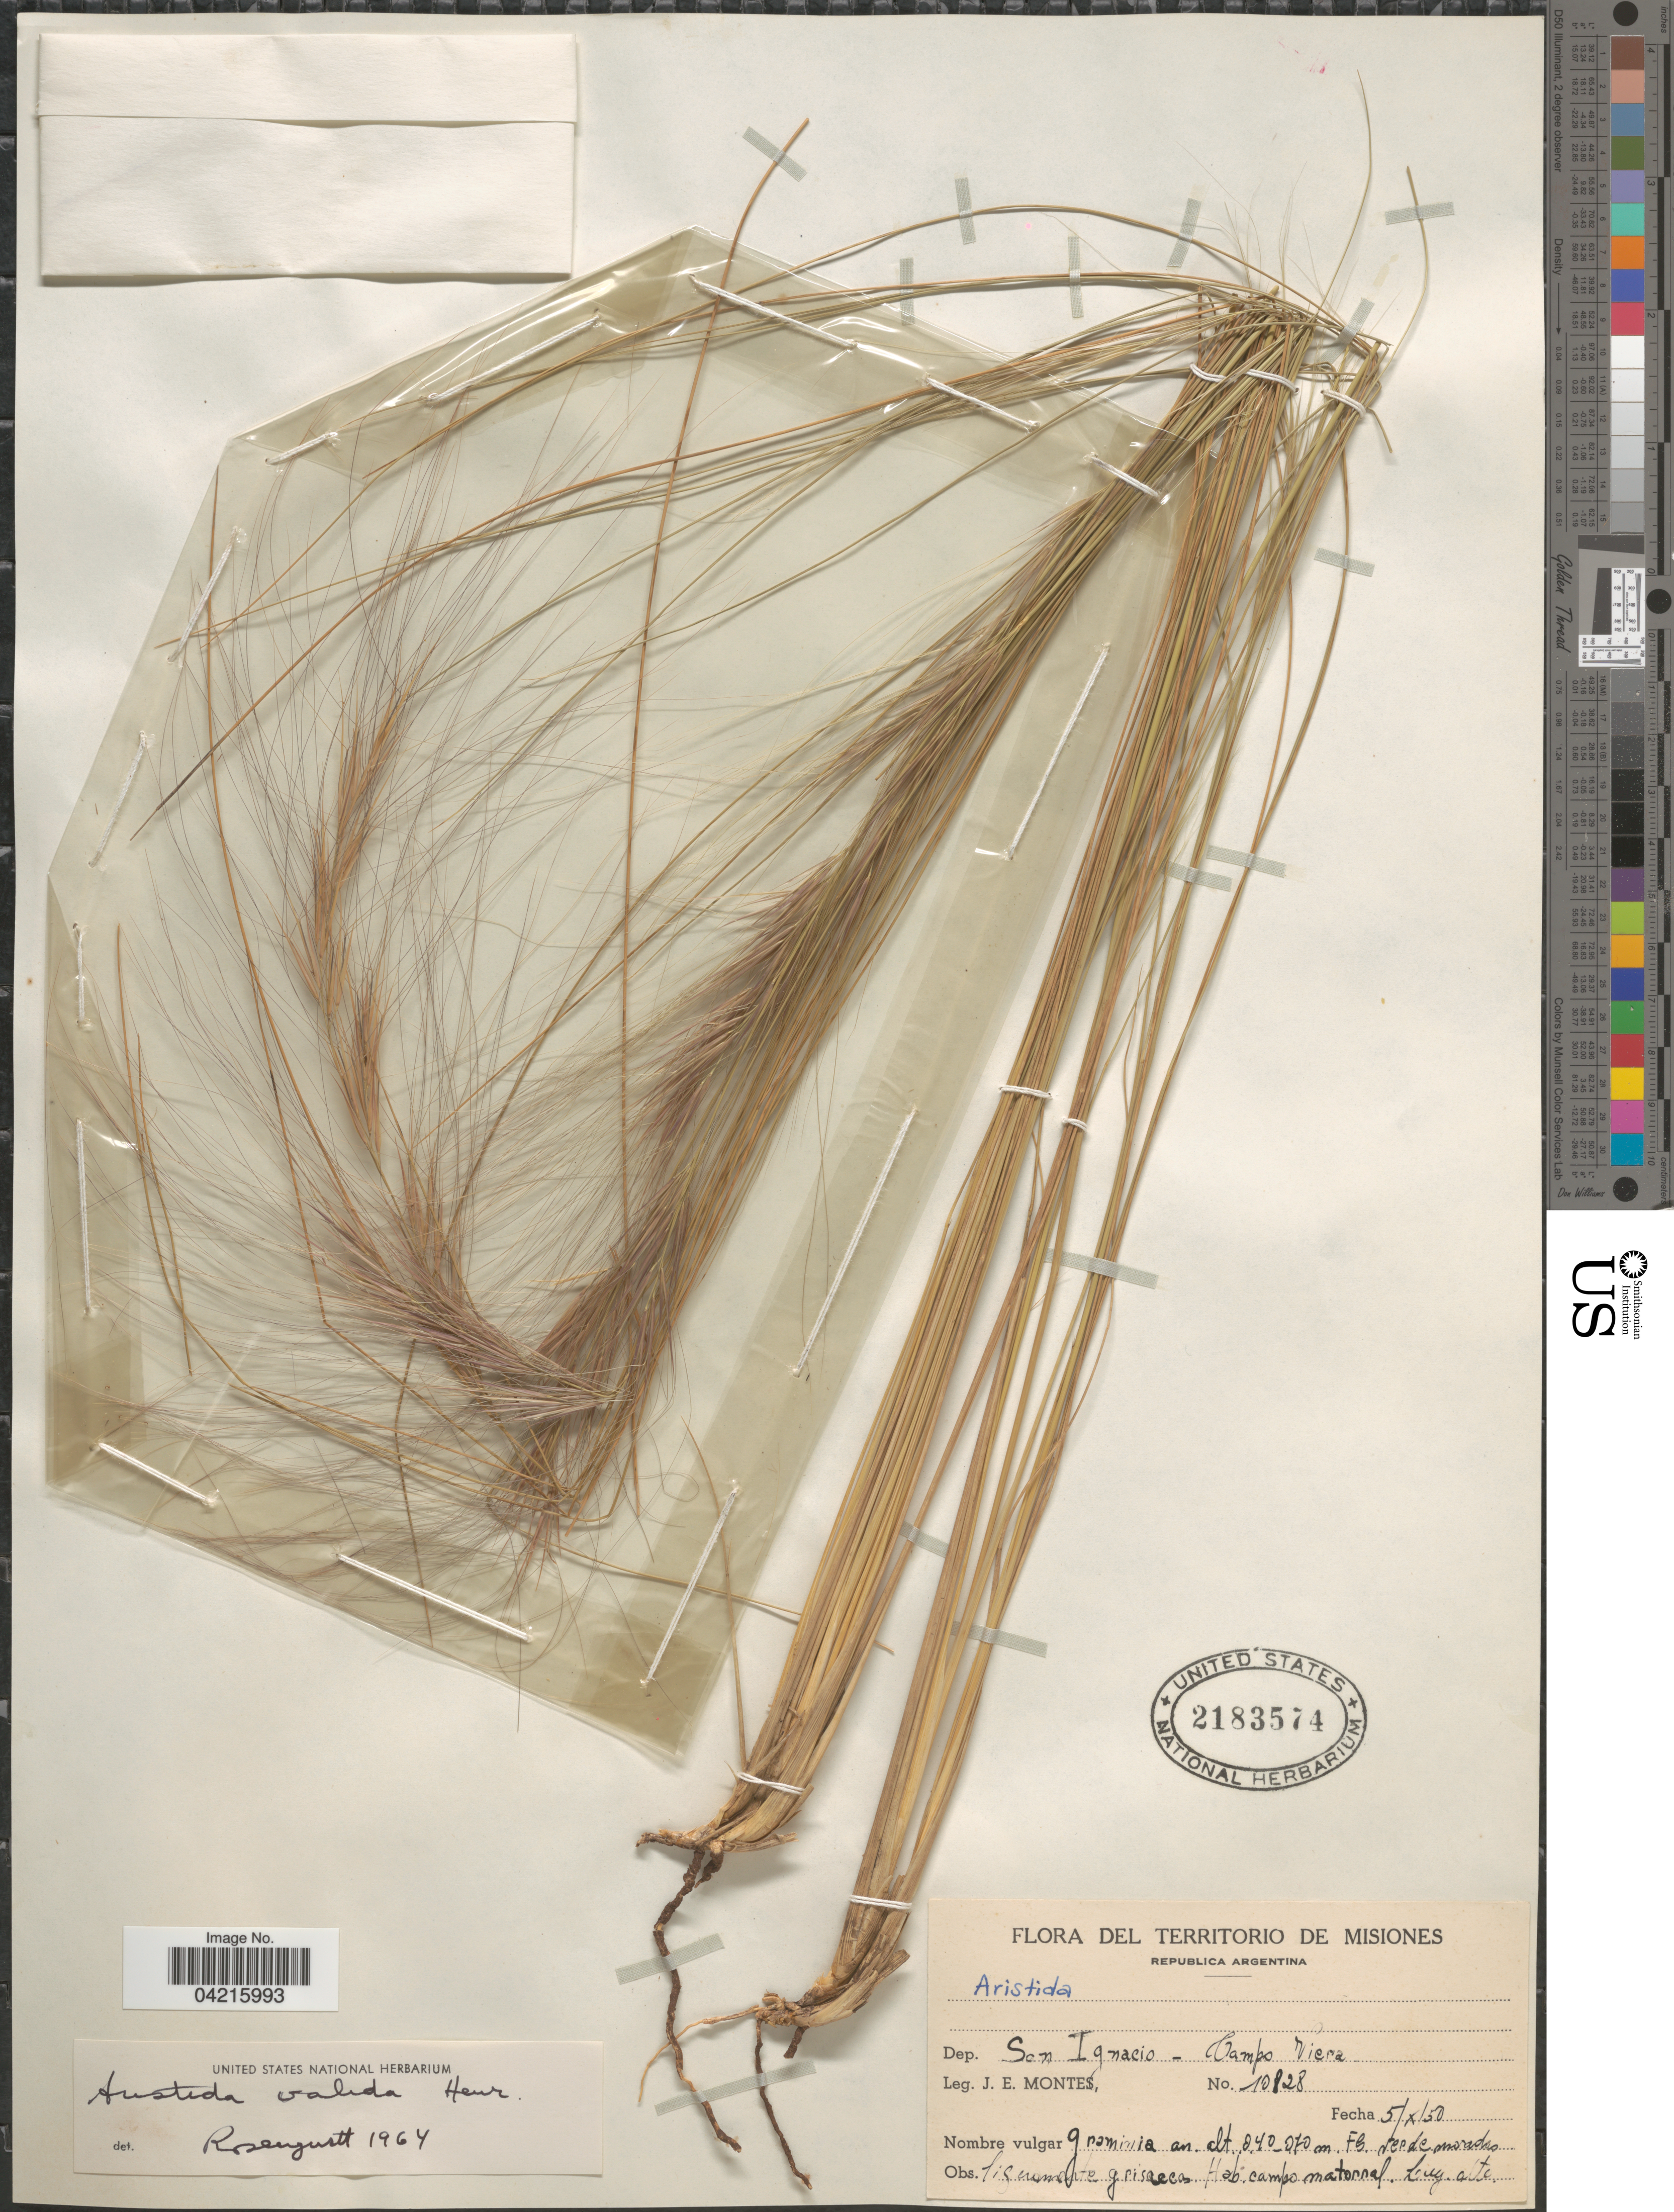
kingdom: Plantae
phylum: Tracheophyta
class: Liliopsida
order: Poales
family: Poaceae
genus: Aristida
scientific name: Aristida valida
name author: Henr.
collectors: J. E. Montes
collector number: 10828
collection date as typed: Transcribed d/m/y: 5/10/50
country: Argentina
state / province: Misiones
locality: Dep. San Ignacio - Campo Viera.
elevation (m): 40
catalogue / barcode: US 2183574